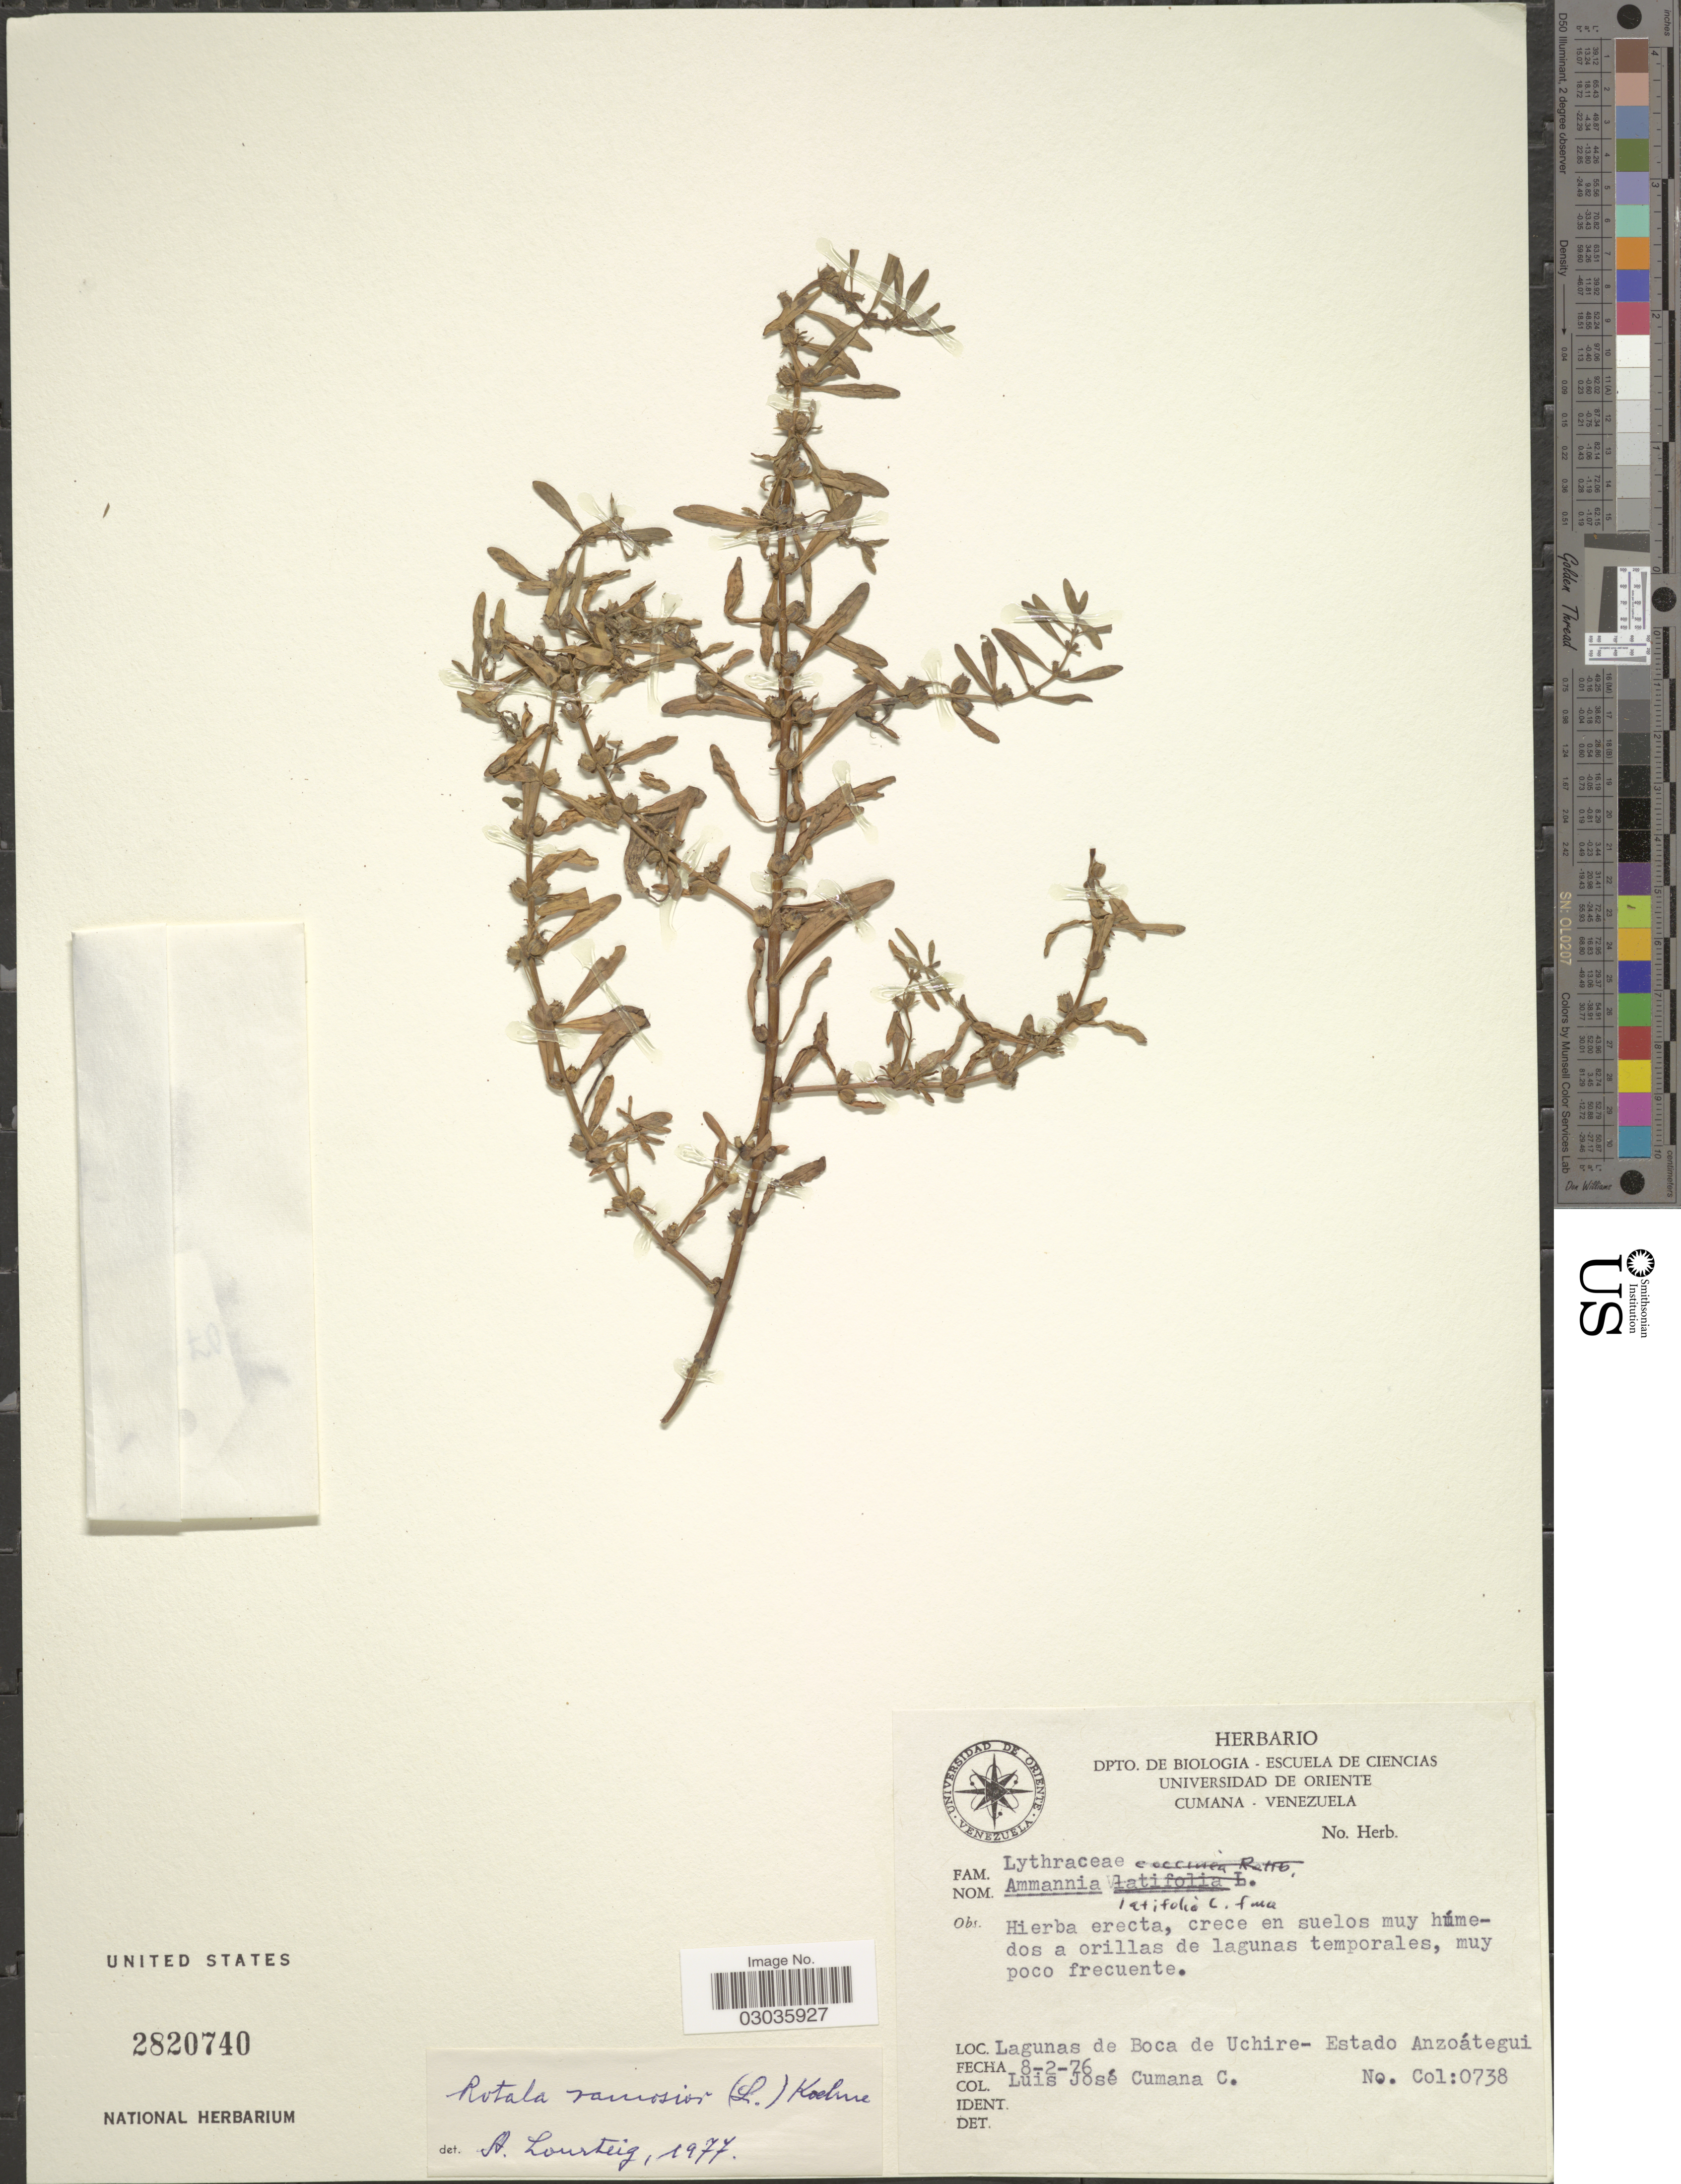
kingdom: Plantae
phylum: Tracheophyta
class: Magnoliopsida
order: Myrtales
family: Lythraceae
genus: Rotala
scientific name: Rotala ramosior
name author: (L.) Koehne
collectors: L. J. Cumaná C.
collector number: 0738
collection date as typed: Transcribed d/m/y: 8/2/76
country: Venezuela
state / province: Anzoategui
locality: Lagunas de Boca de Uchire .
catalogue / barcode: US 2820740